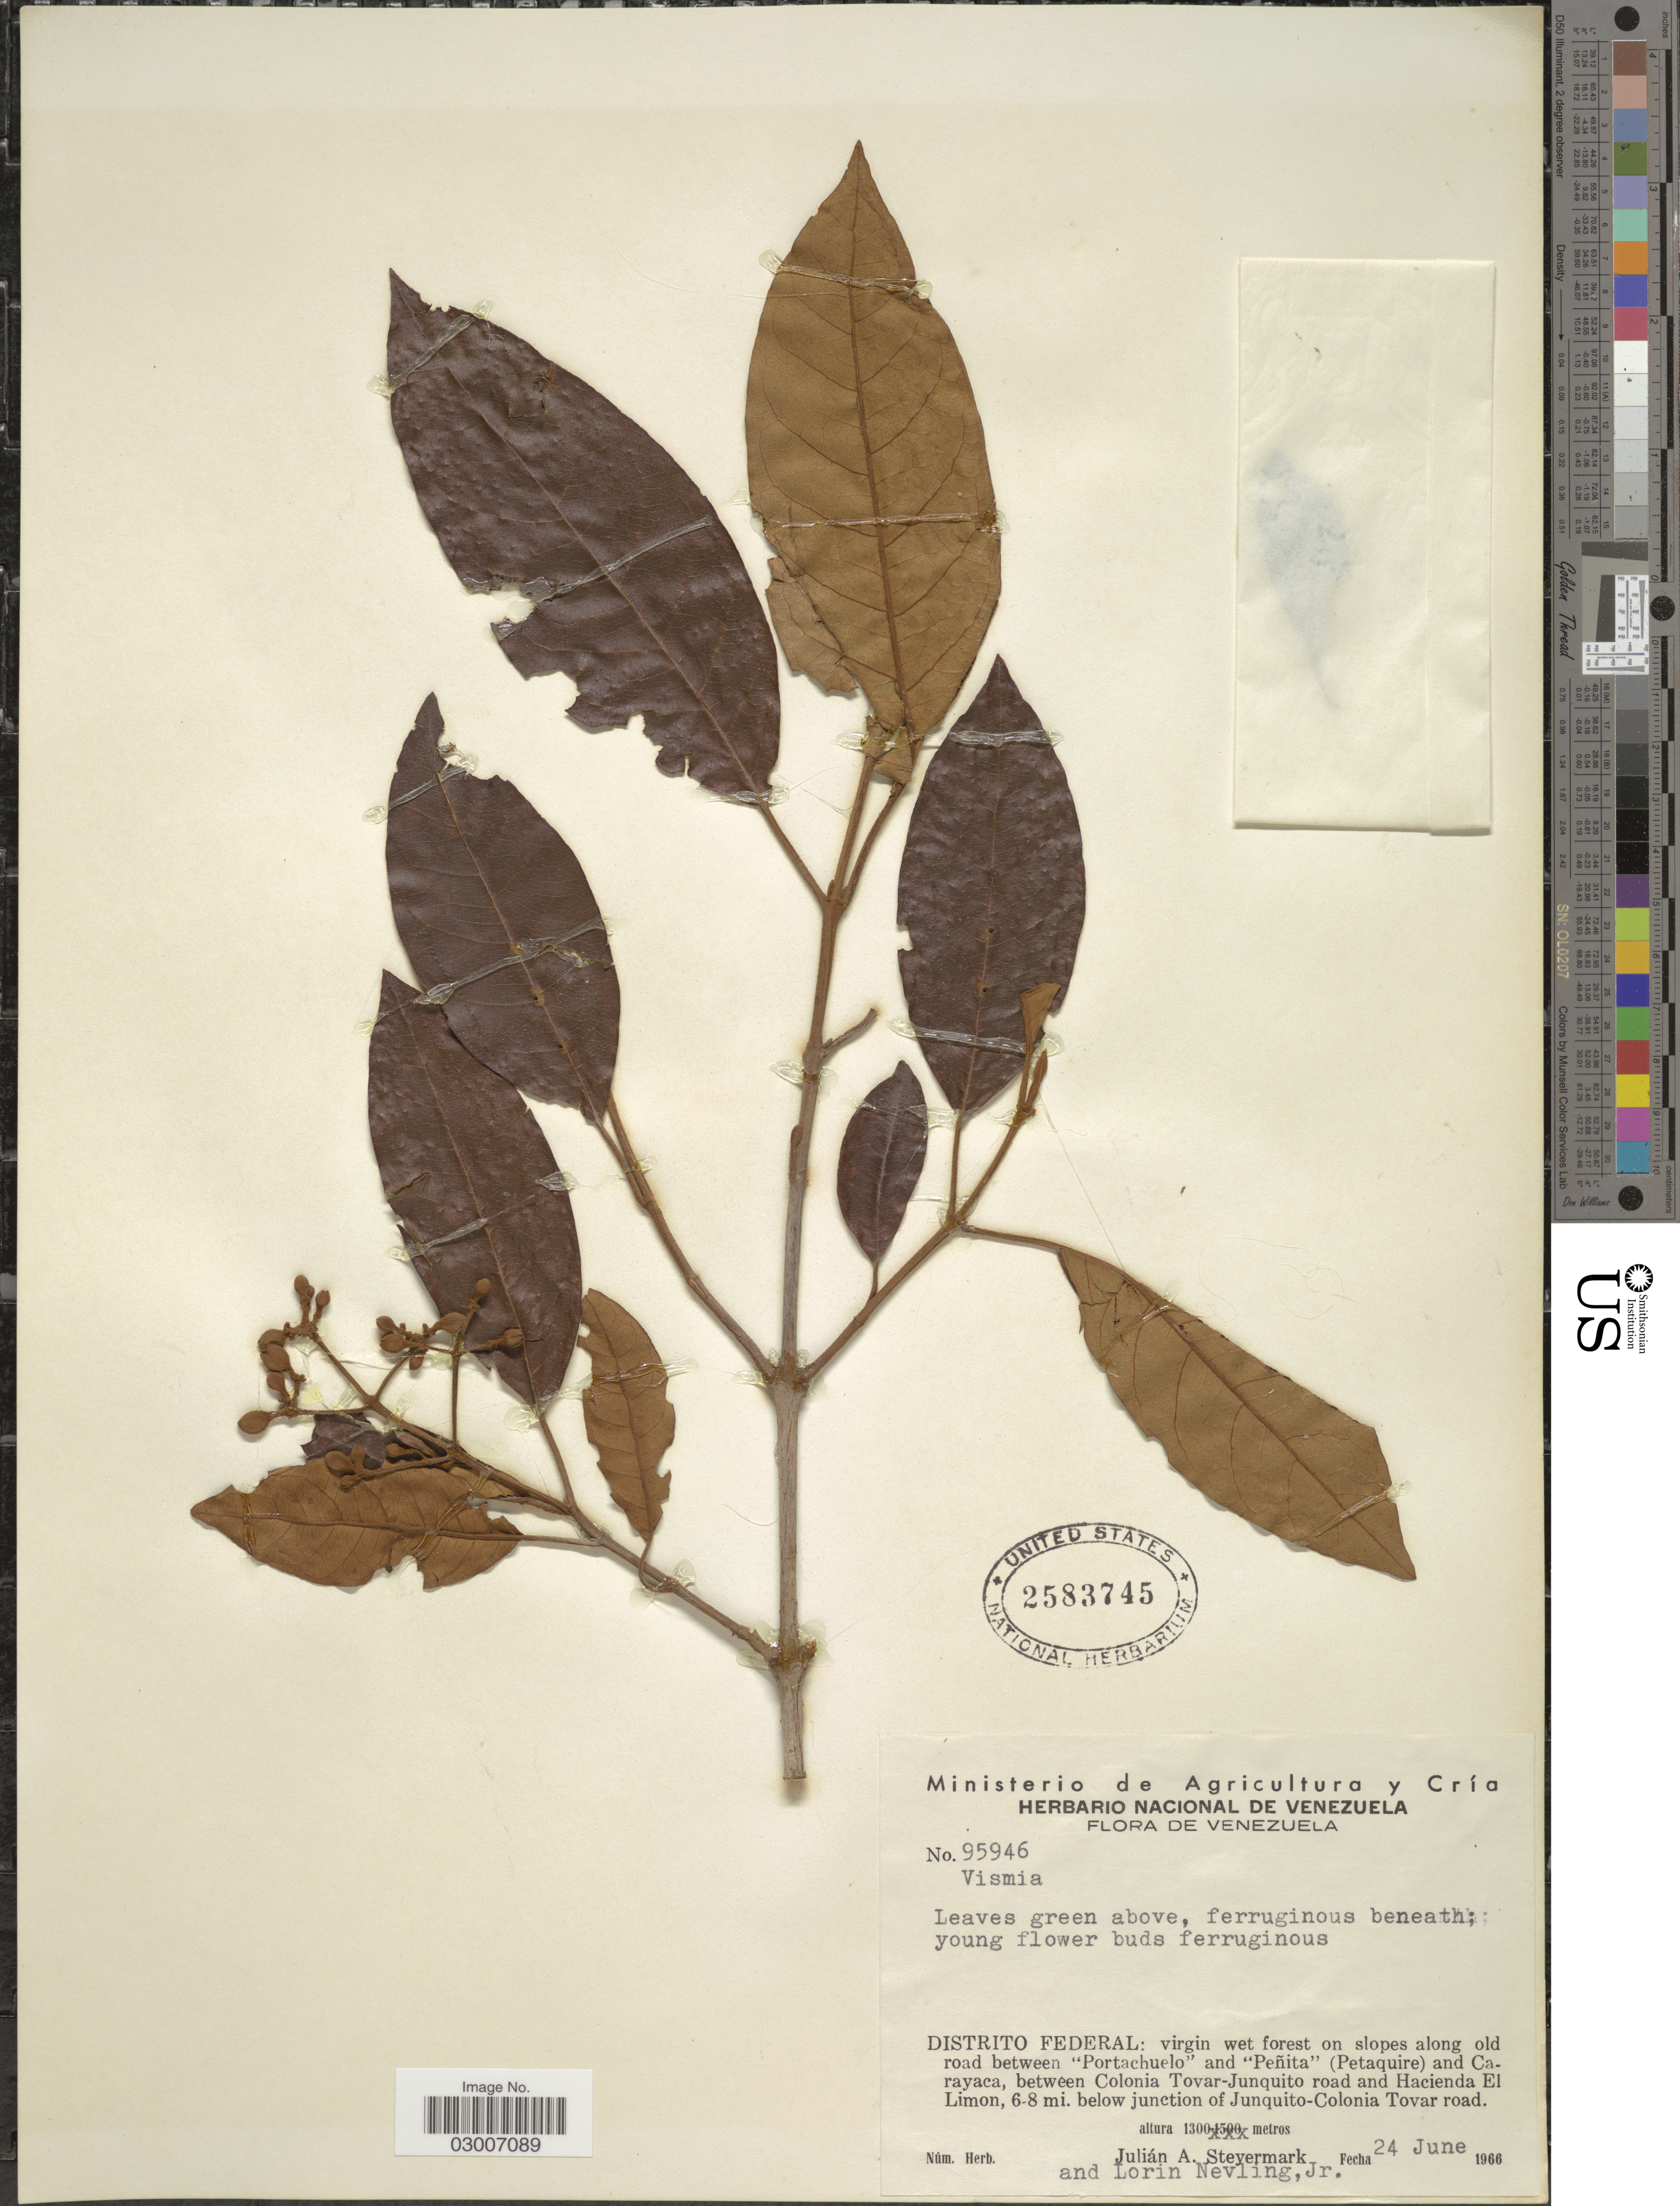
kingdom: Plantae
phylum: Tracheophyta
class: Magnoliopsida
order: Malpighiales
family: Hypericaceae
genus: Vismia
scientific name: Vismia sp.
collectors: J. Steyermark & L. Nevling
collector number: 95946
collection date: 1966-06-24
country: Venezuela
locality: Distrito Federal: virgen wet forest on slopes along old road between "Portachuelo" and "Peñita" (Petaquire) and Carayaca, between Colonia Tovar-Junquito road and Hacienda El Limon, 6-8 mi. below junction of Junquito-Colonia Tovar road.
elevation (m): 1300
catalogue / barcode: US 2583745